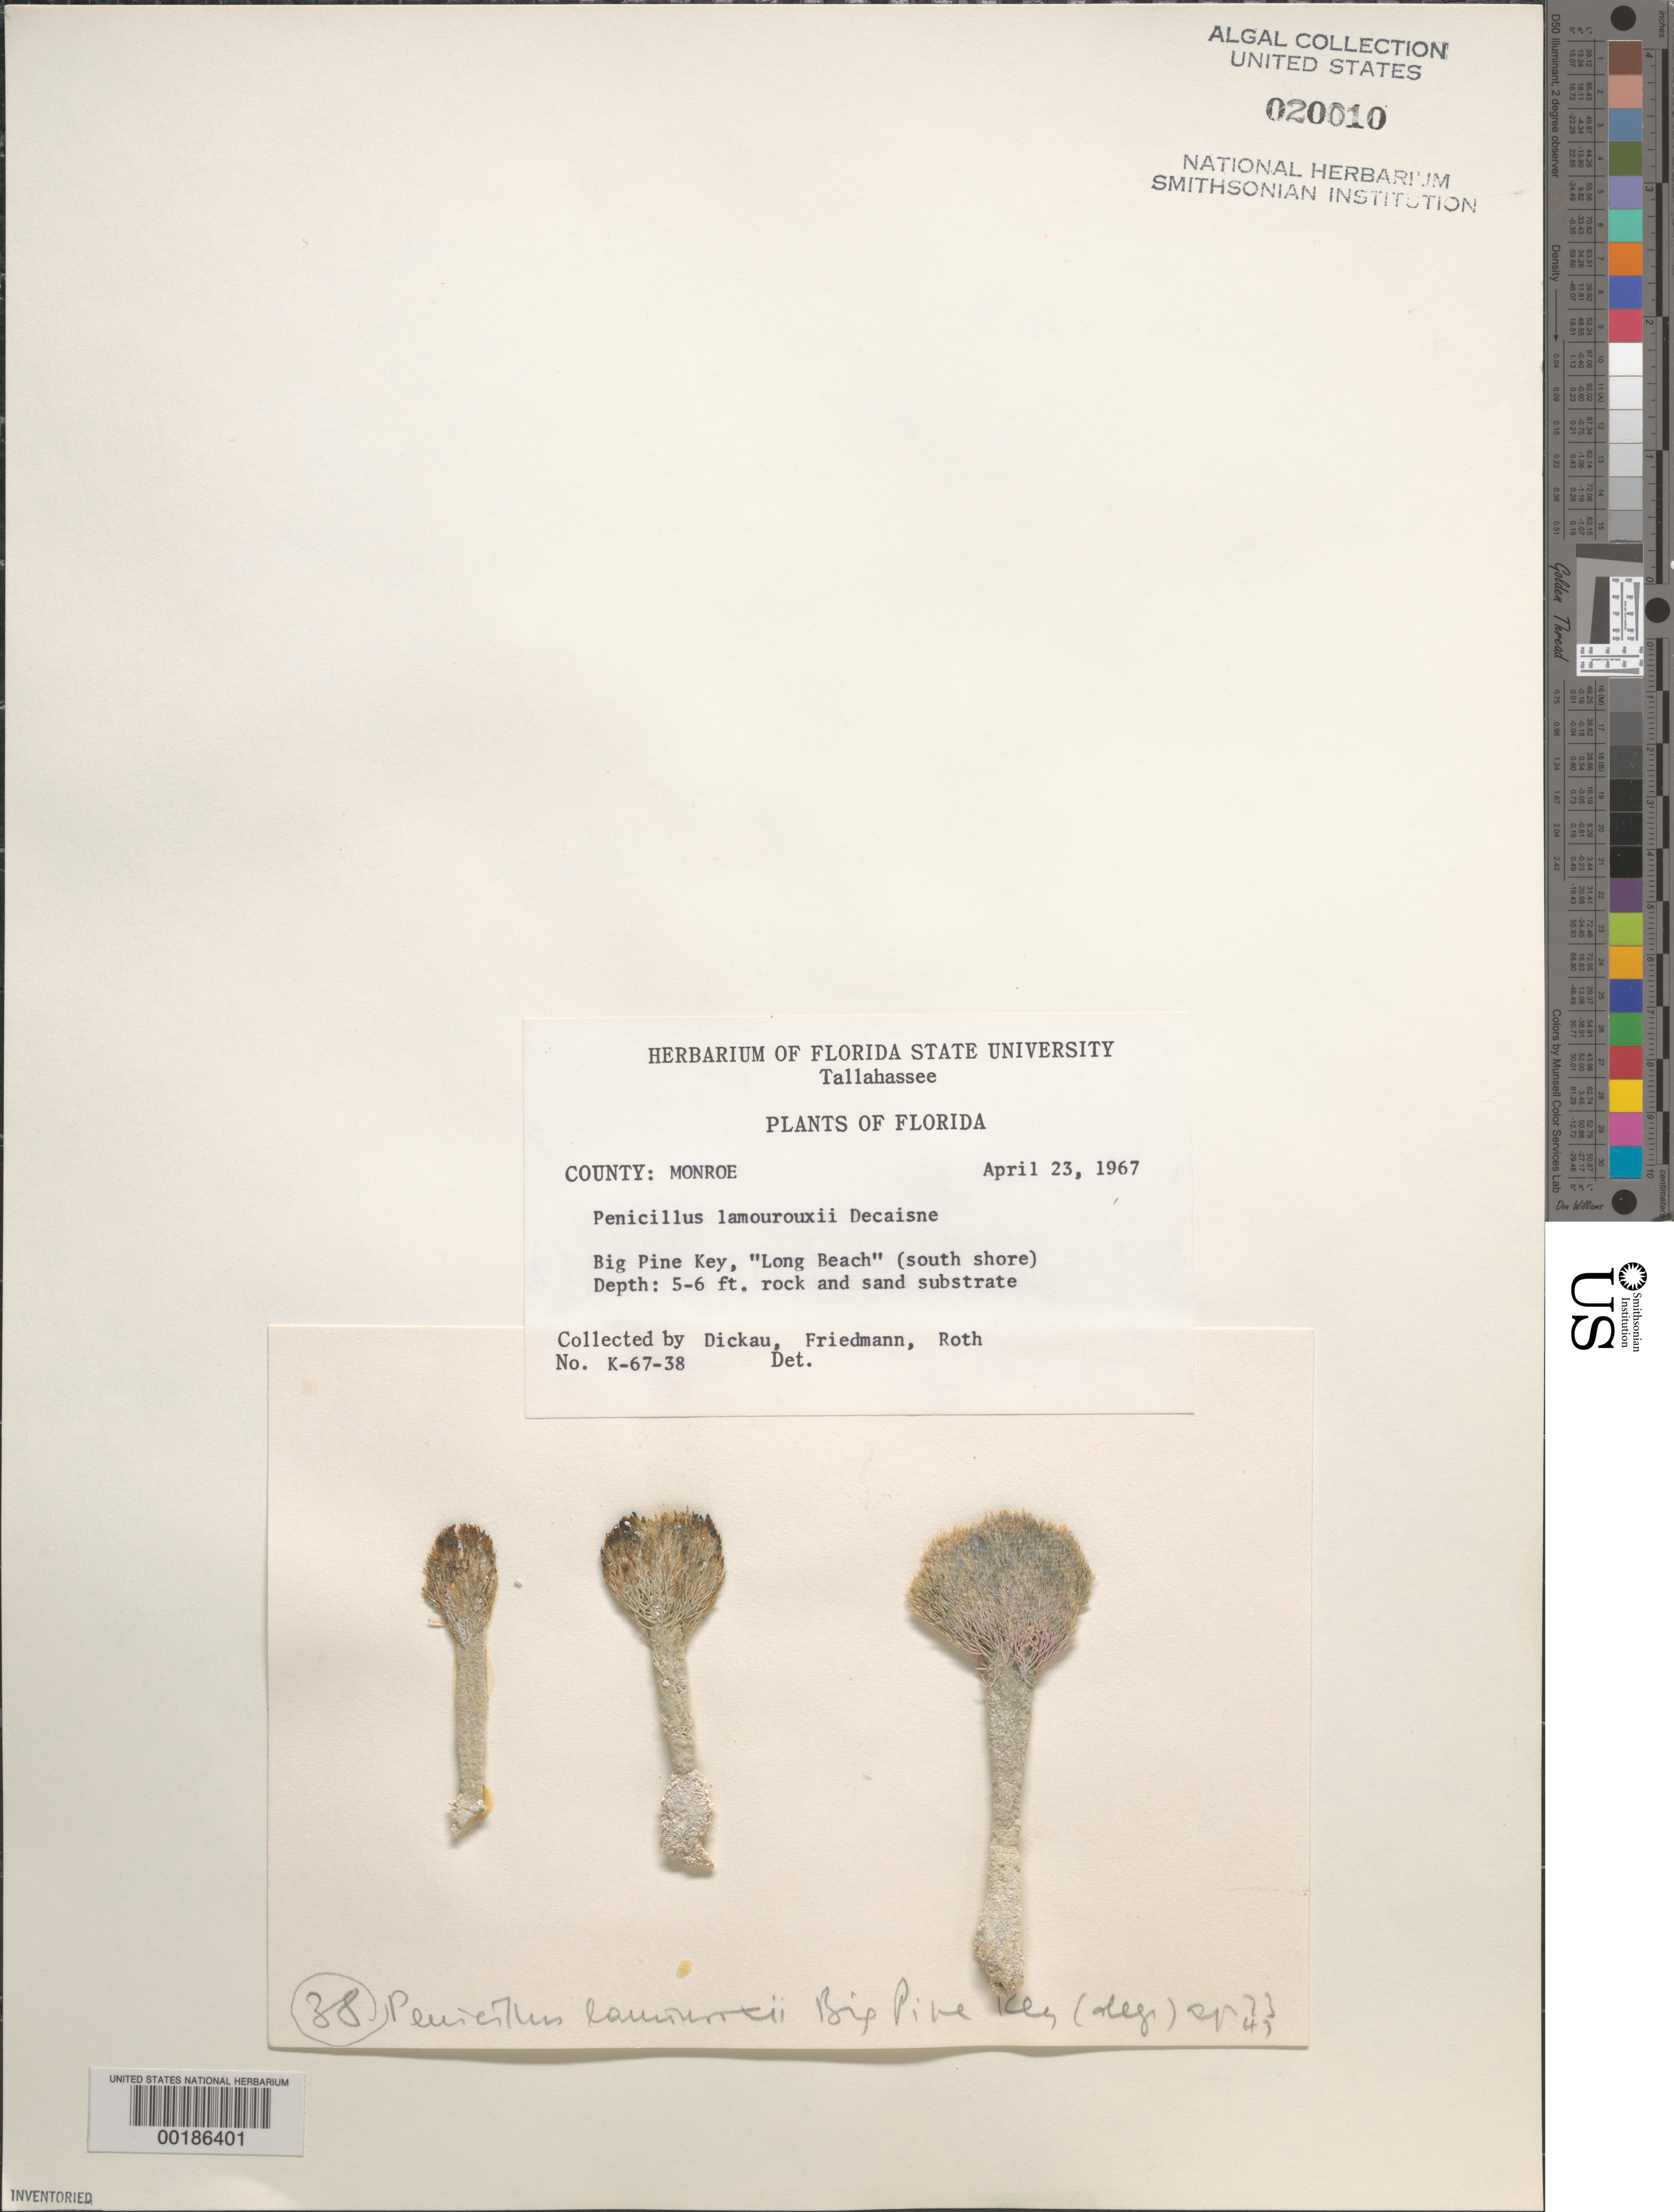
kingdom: Plantae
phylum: Chlorophyta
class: Ulvophyceae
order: Bryopsidales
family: Udoteaceae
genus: Penicillus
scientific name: Penicillus lamourouxii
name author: Decne.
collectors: B. Dickau, E. Friedmann & W. C. Roth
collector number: K-67-38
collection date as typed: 23 Apr 1967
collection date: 1967-04-23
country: United States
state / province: Florida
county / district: Monroe County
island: Big Pine Key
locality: Long Beach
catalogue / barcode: US 20010